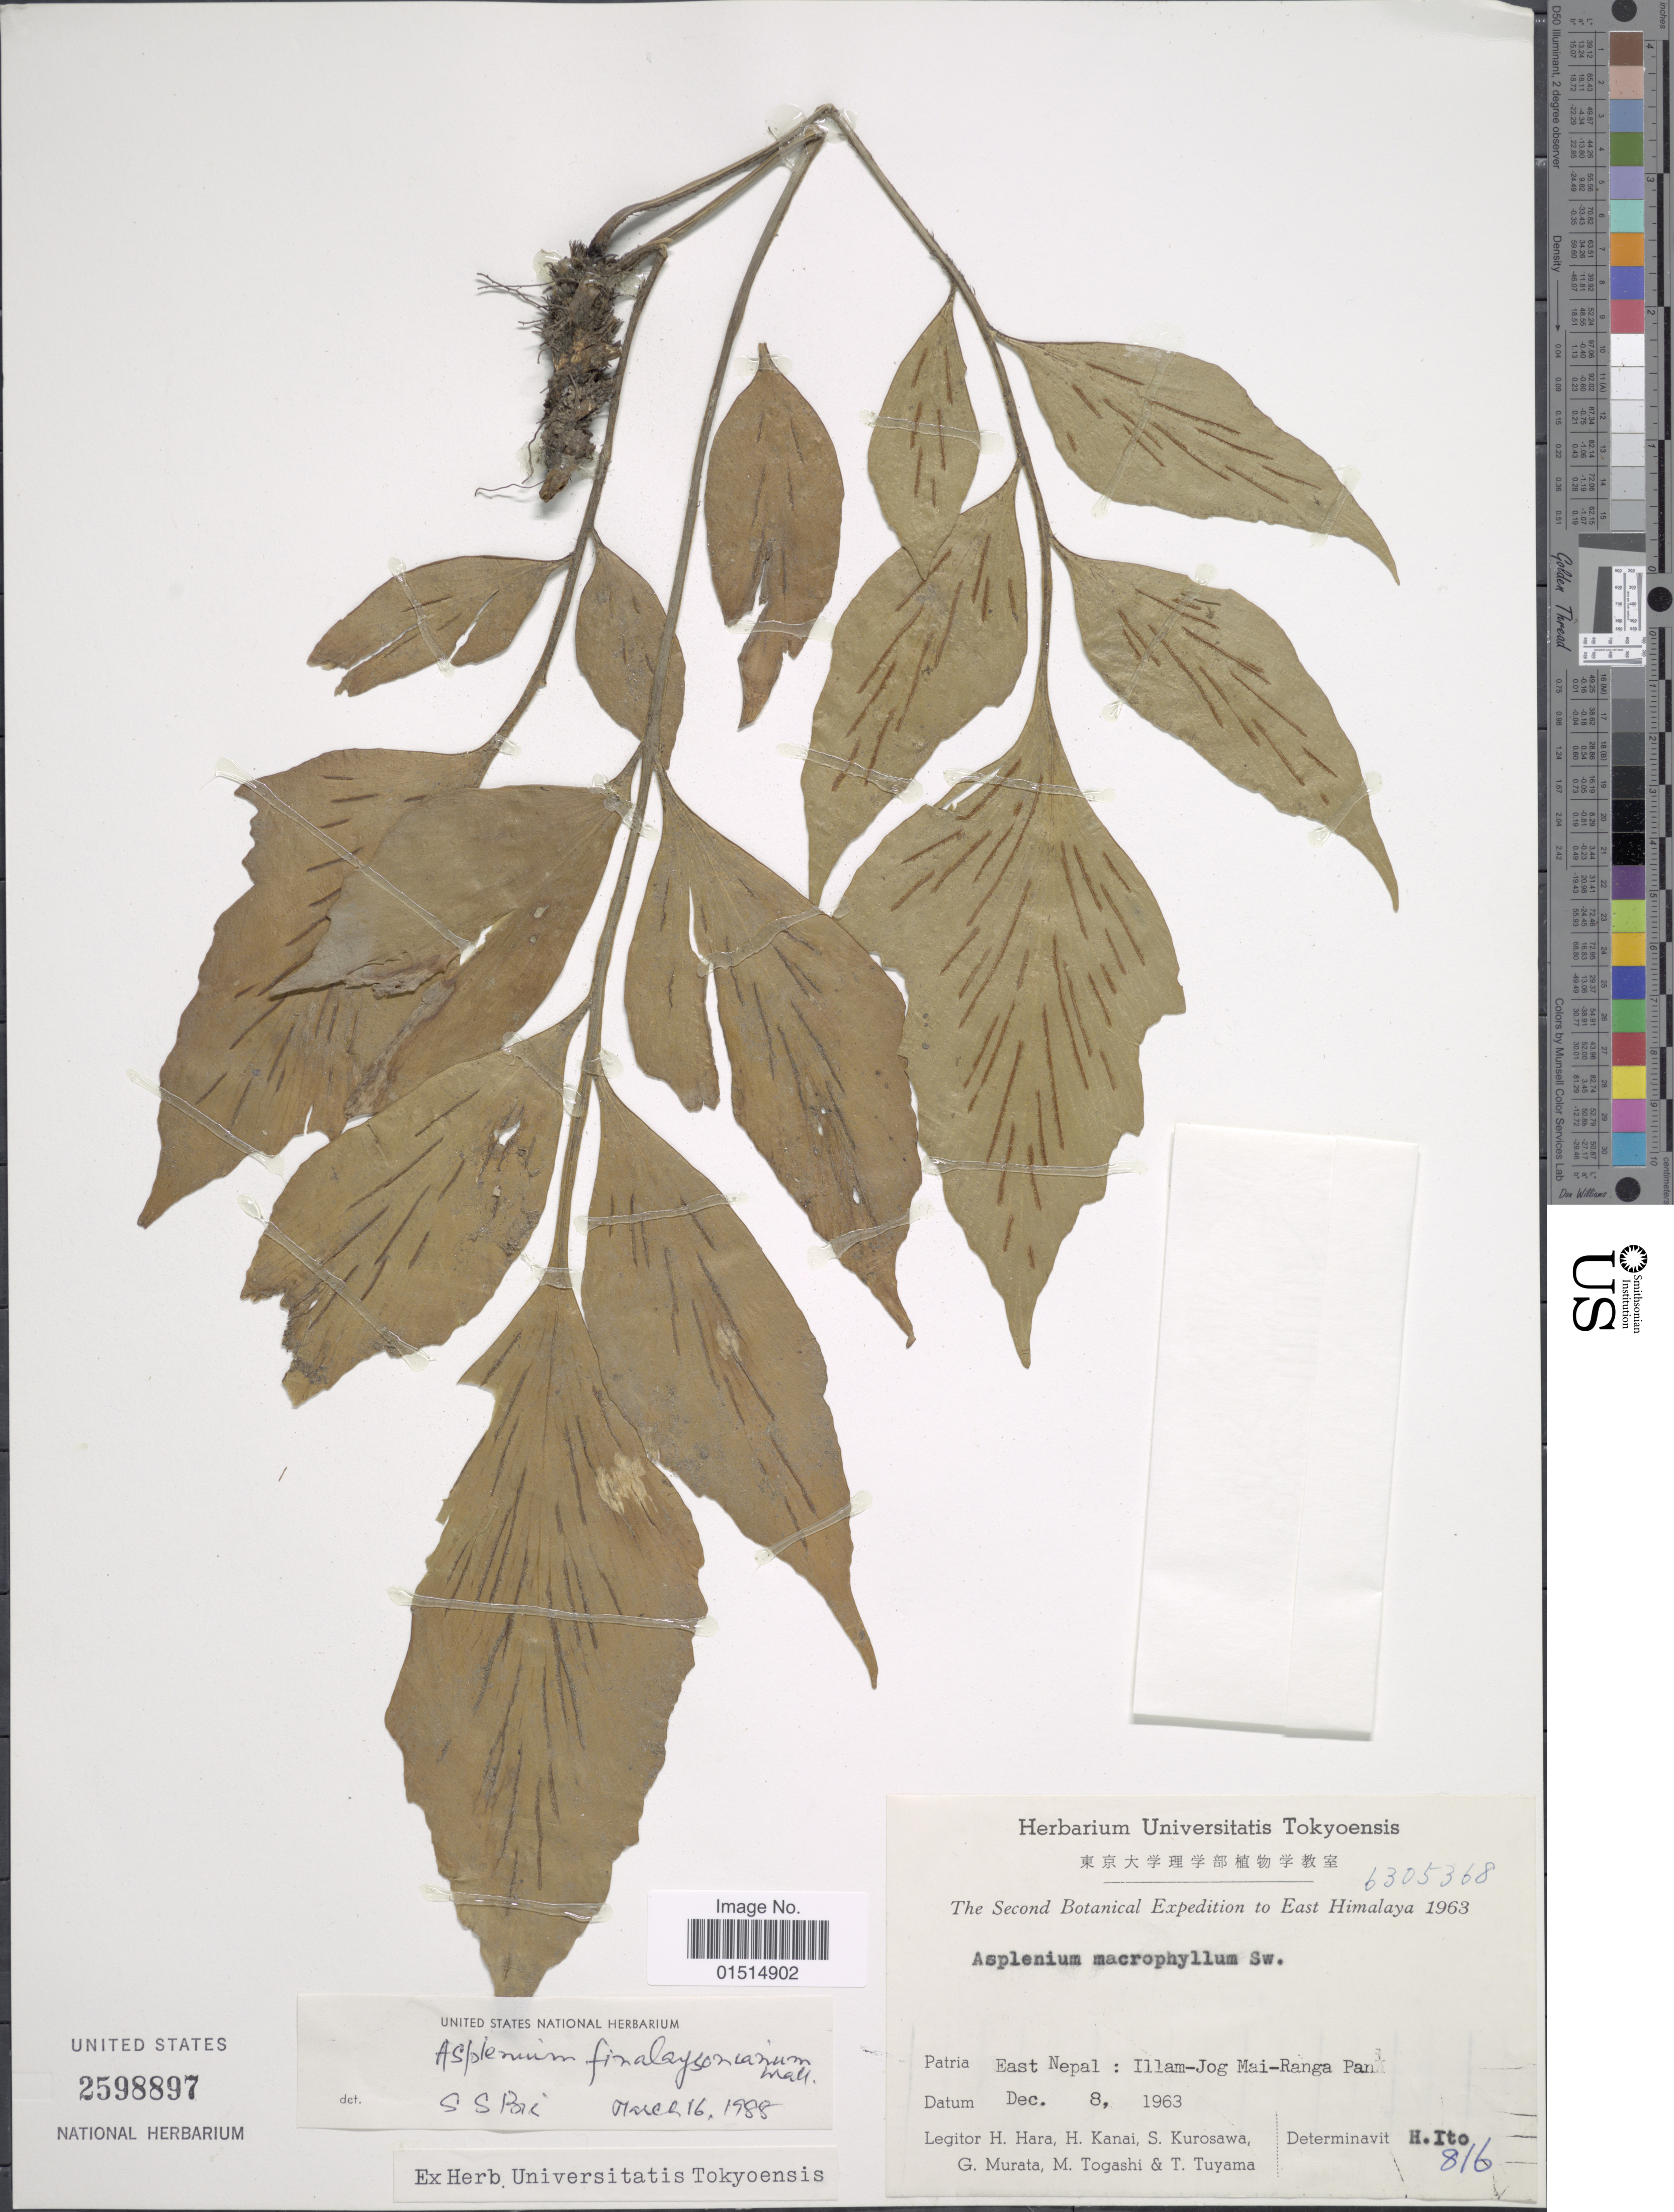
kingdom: Plantae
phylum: Tracheophyta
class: Polypodiopsida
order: Polypodiales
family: Aspleniaceae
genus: Asplenium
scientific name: Asplenium finlaysonianum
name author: Wall. ex Hook.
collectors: H. Hara, H. Kanai, S. Kurosawa & G. Murata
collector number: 816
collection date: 1963-12-08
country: Nepal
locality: East Nepal: Illam-Jog Mai-Ranga Pana [interpreted]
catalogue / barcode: US 2598897